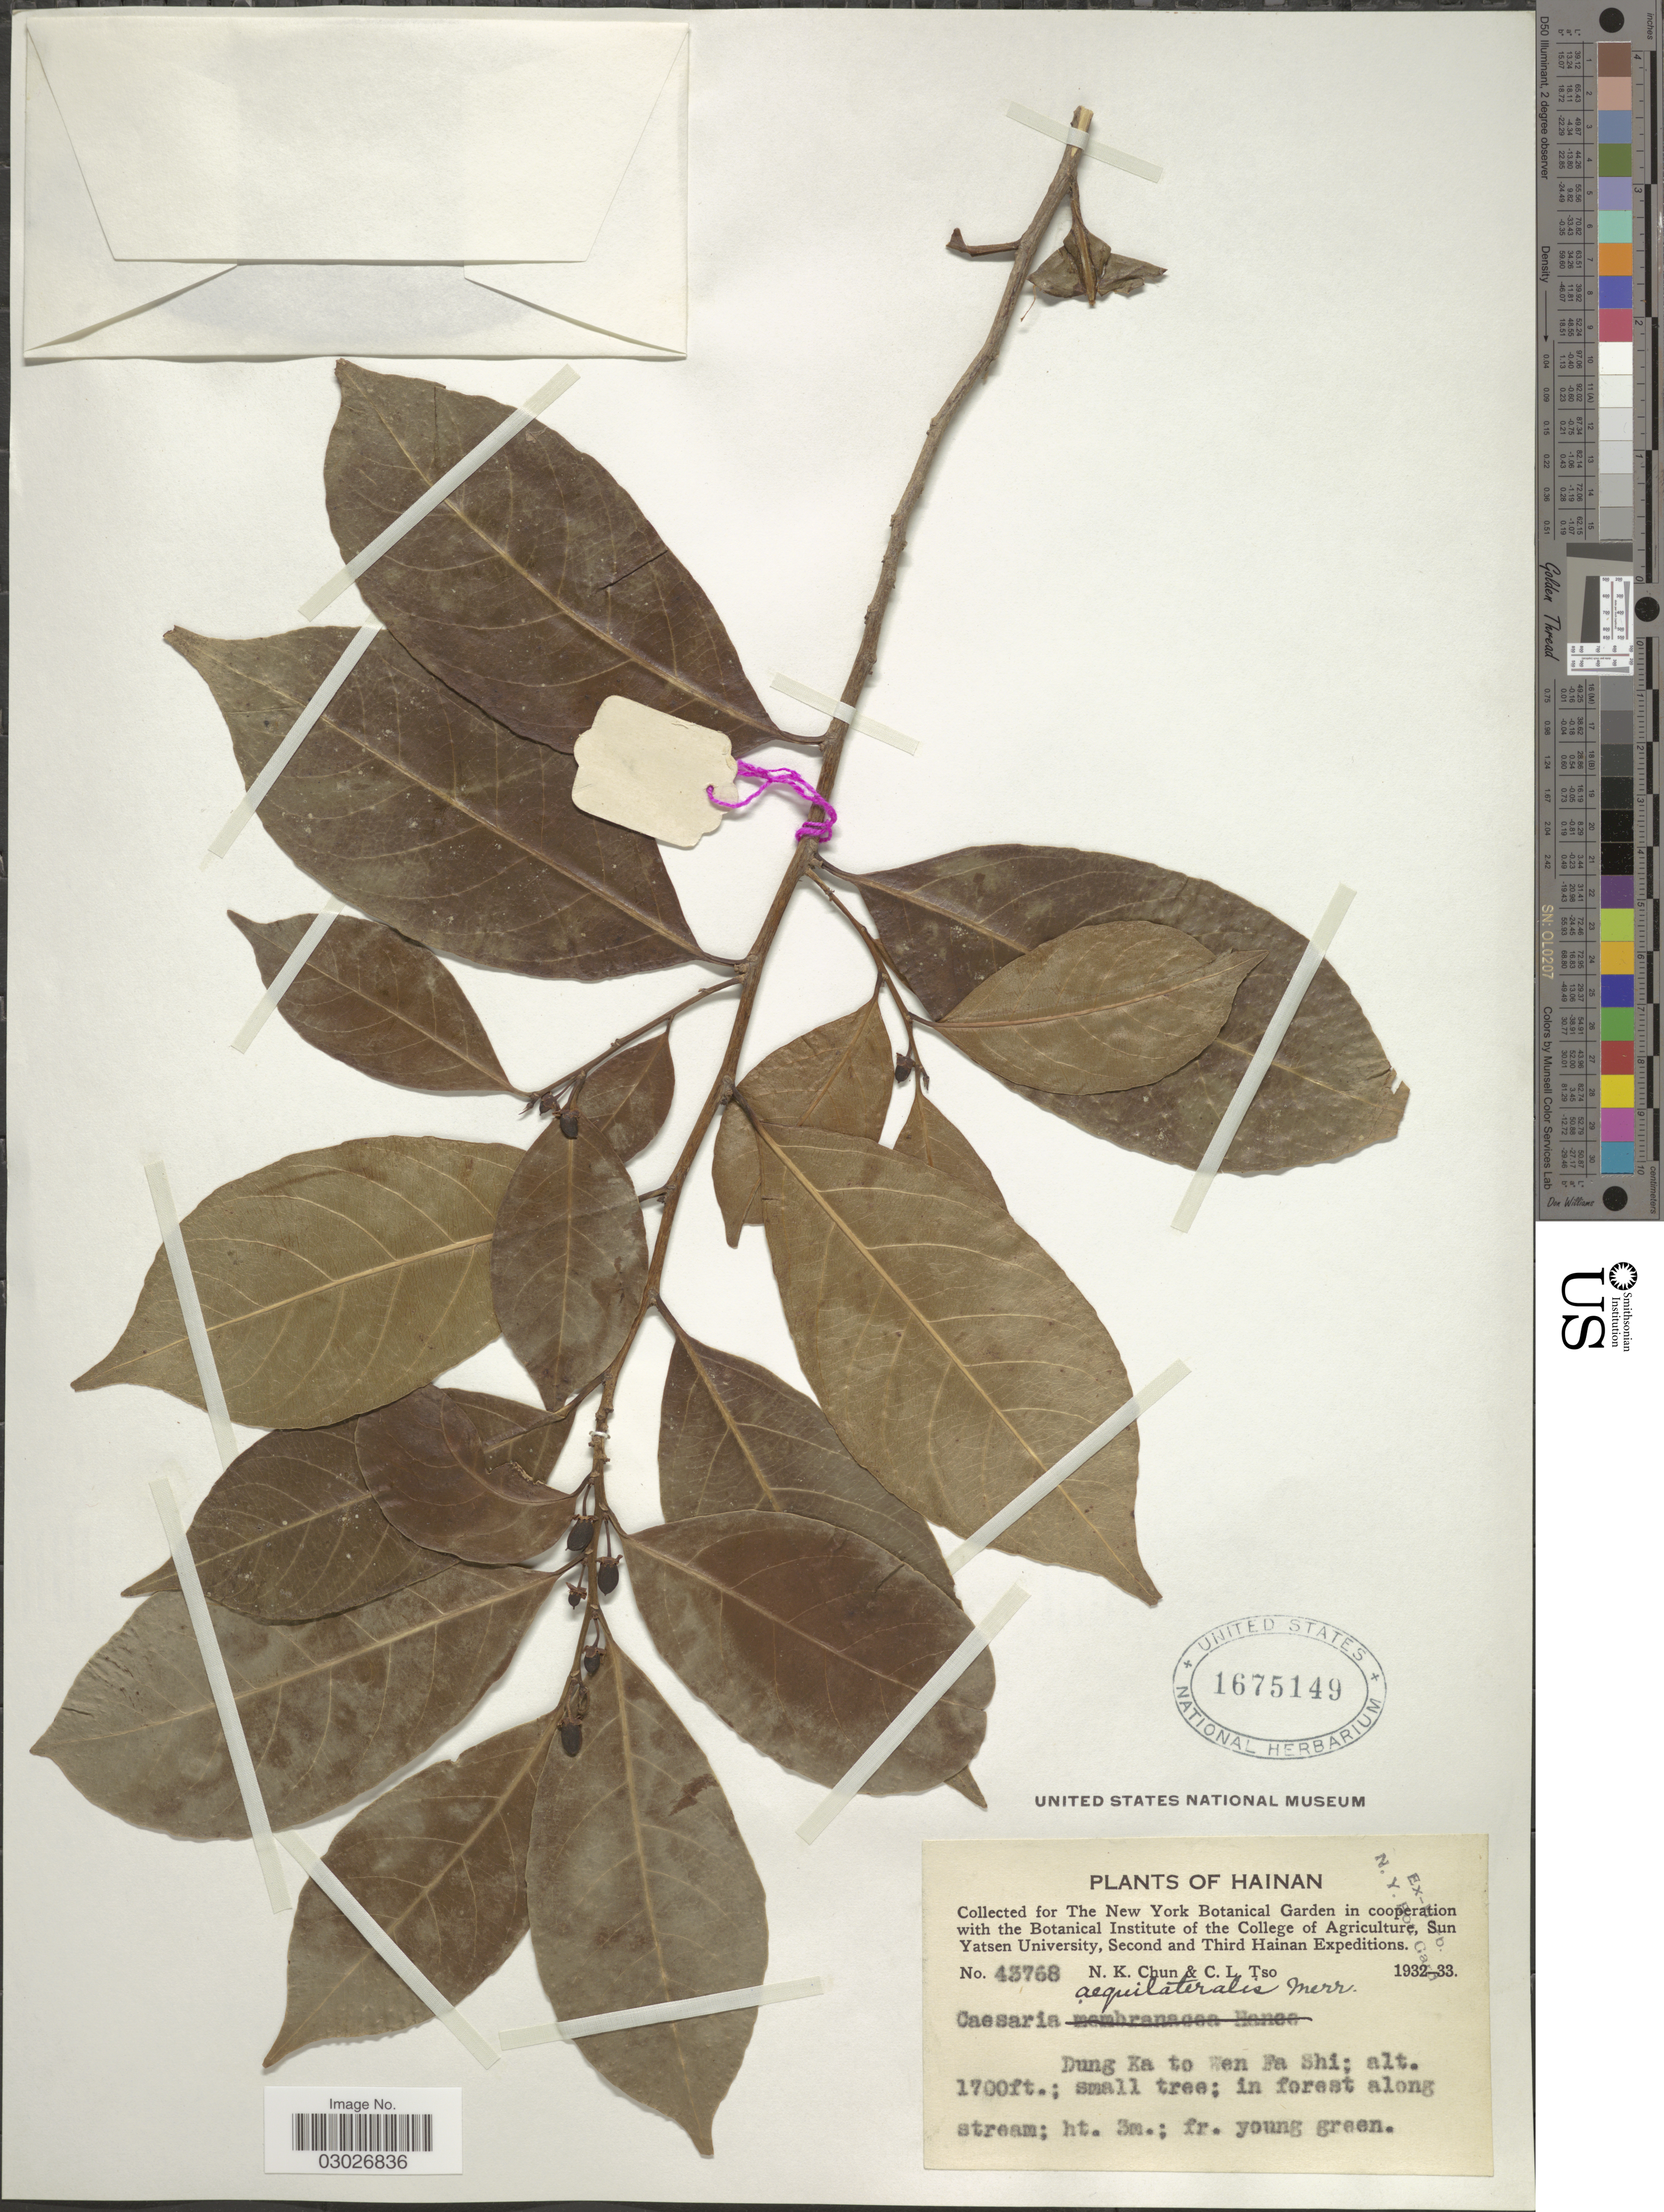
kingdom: Plantae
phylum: Tracheophyta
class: Magnoliopsida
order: Malpighiales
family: Salicaceae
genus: Casearia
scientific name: Casearia aequilateralis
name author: Merr.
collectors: N. K. Chun & C. Tso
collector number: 43768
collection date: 1932/1933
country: China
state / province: Hainan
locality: Dung Ka to Wen Fa Shi.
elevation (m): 518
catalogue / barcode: US 1675149